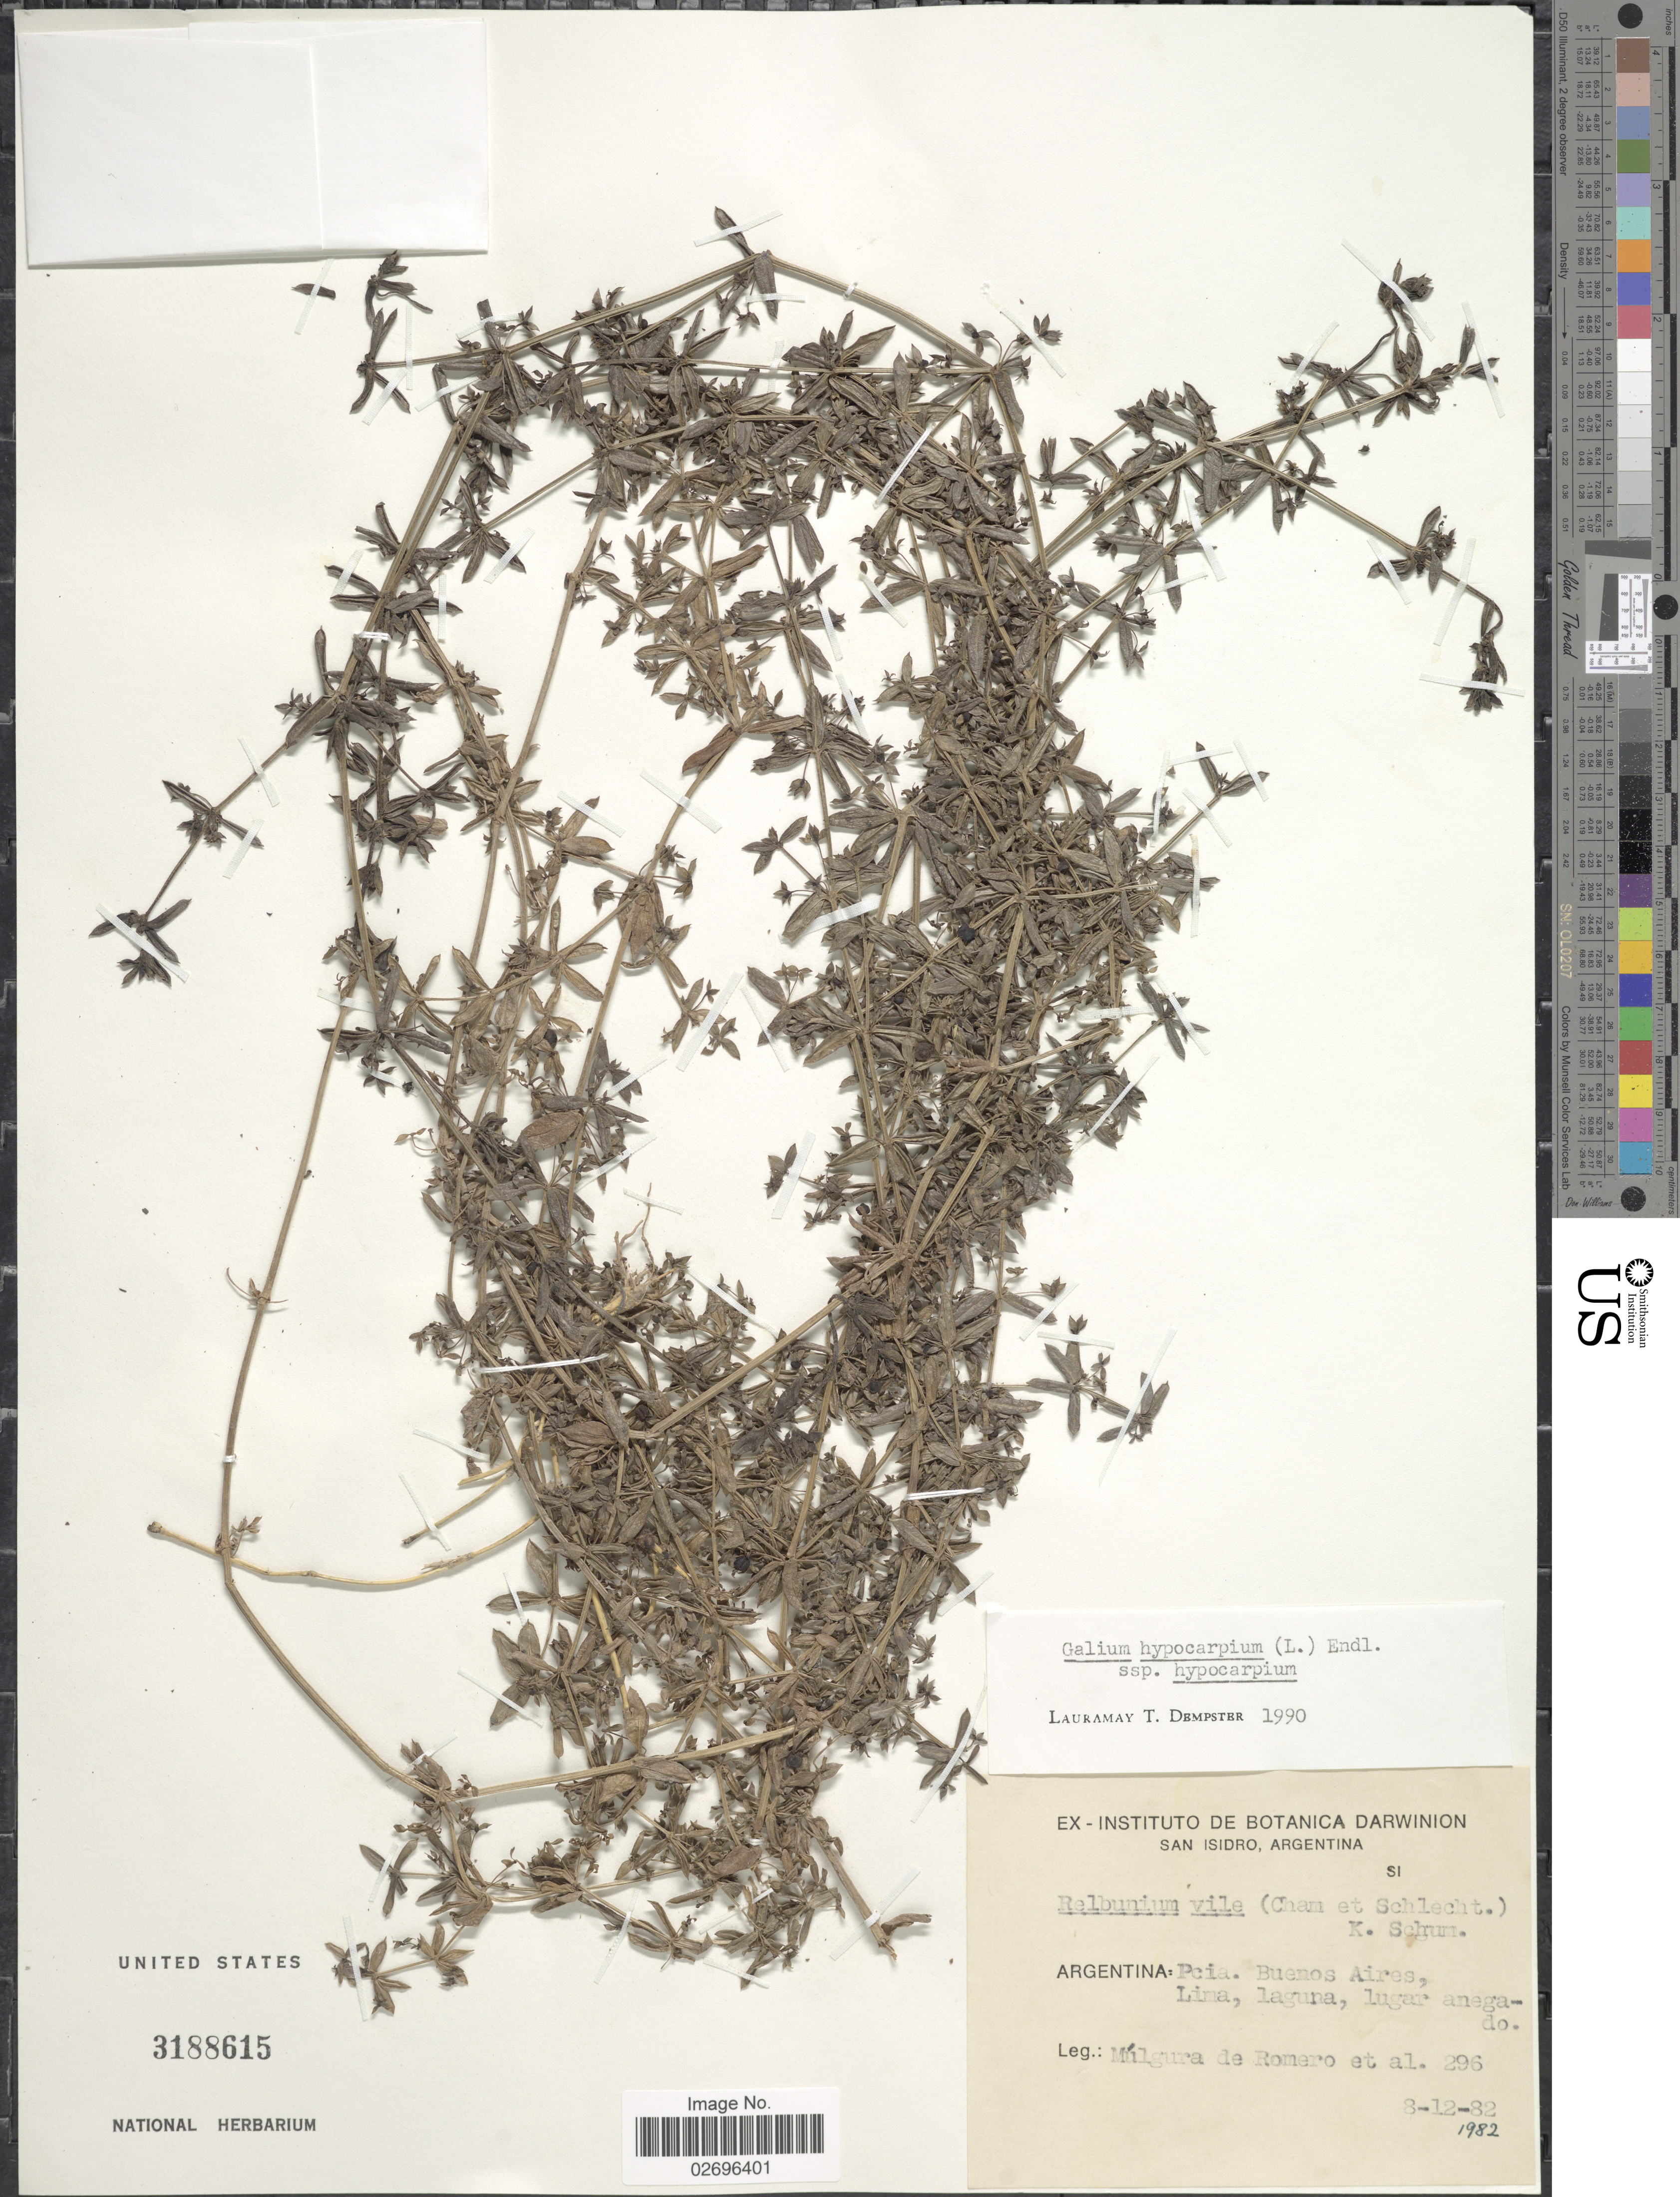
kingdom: Plantae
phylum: Tracheophyta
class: Magnoliopsida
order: Gentianales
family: Rubiaceae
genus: Galium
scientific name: Galium hypocarpium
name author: (L.) Endl. ex Griseb.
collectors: M. E. Múlgura & et al.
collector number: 296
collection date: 1982-12-08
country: Argentina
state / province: Buenos Aires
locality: Luima, laguna, lugar anegado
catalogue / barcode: US 3188615